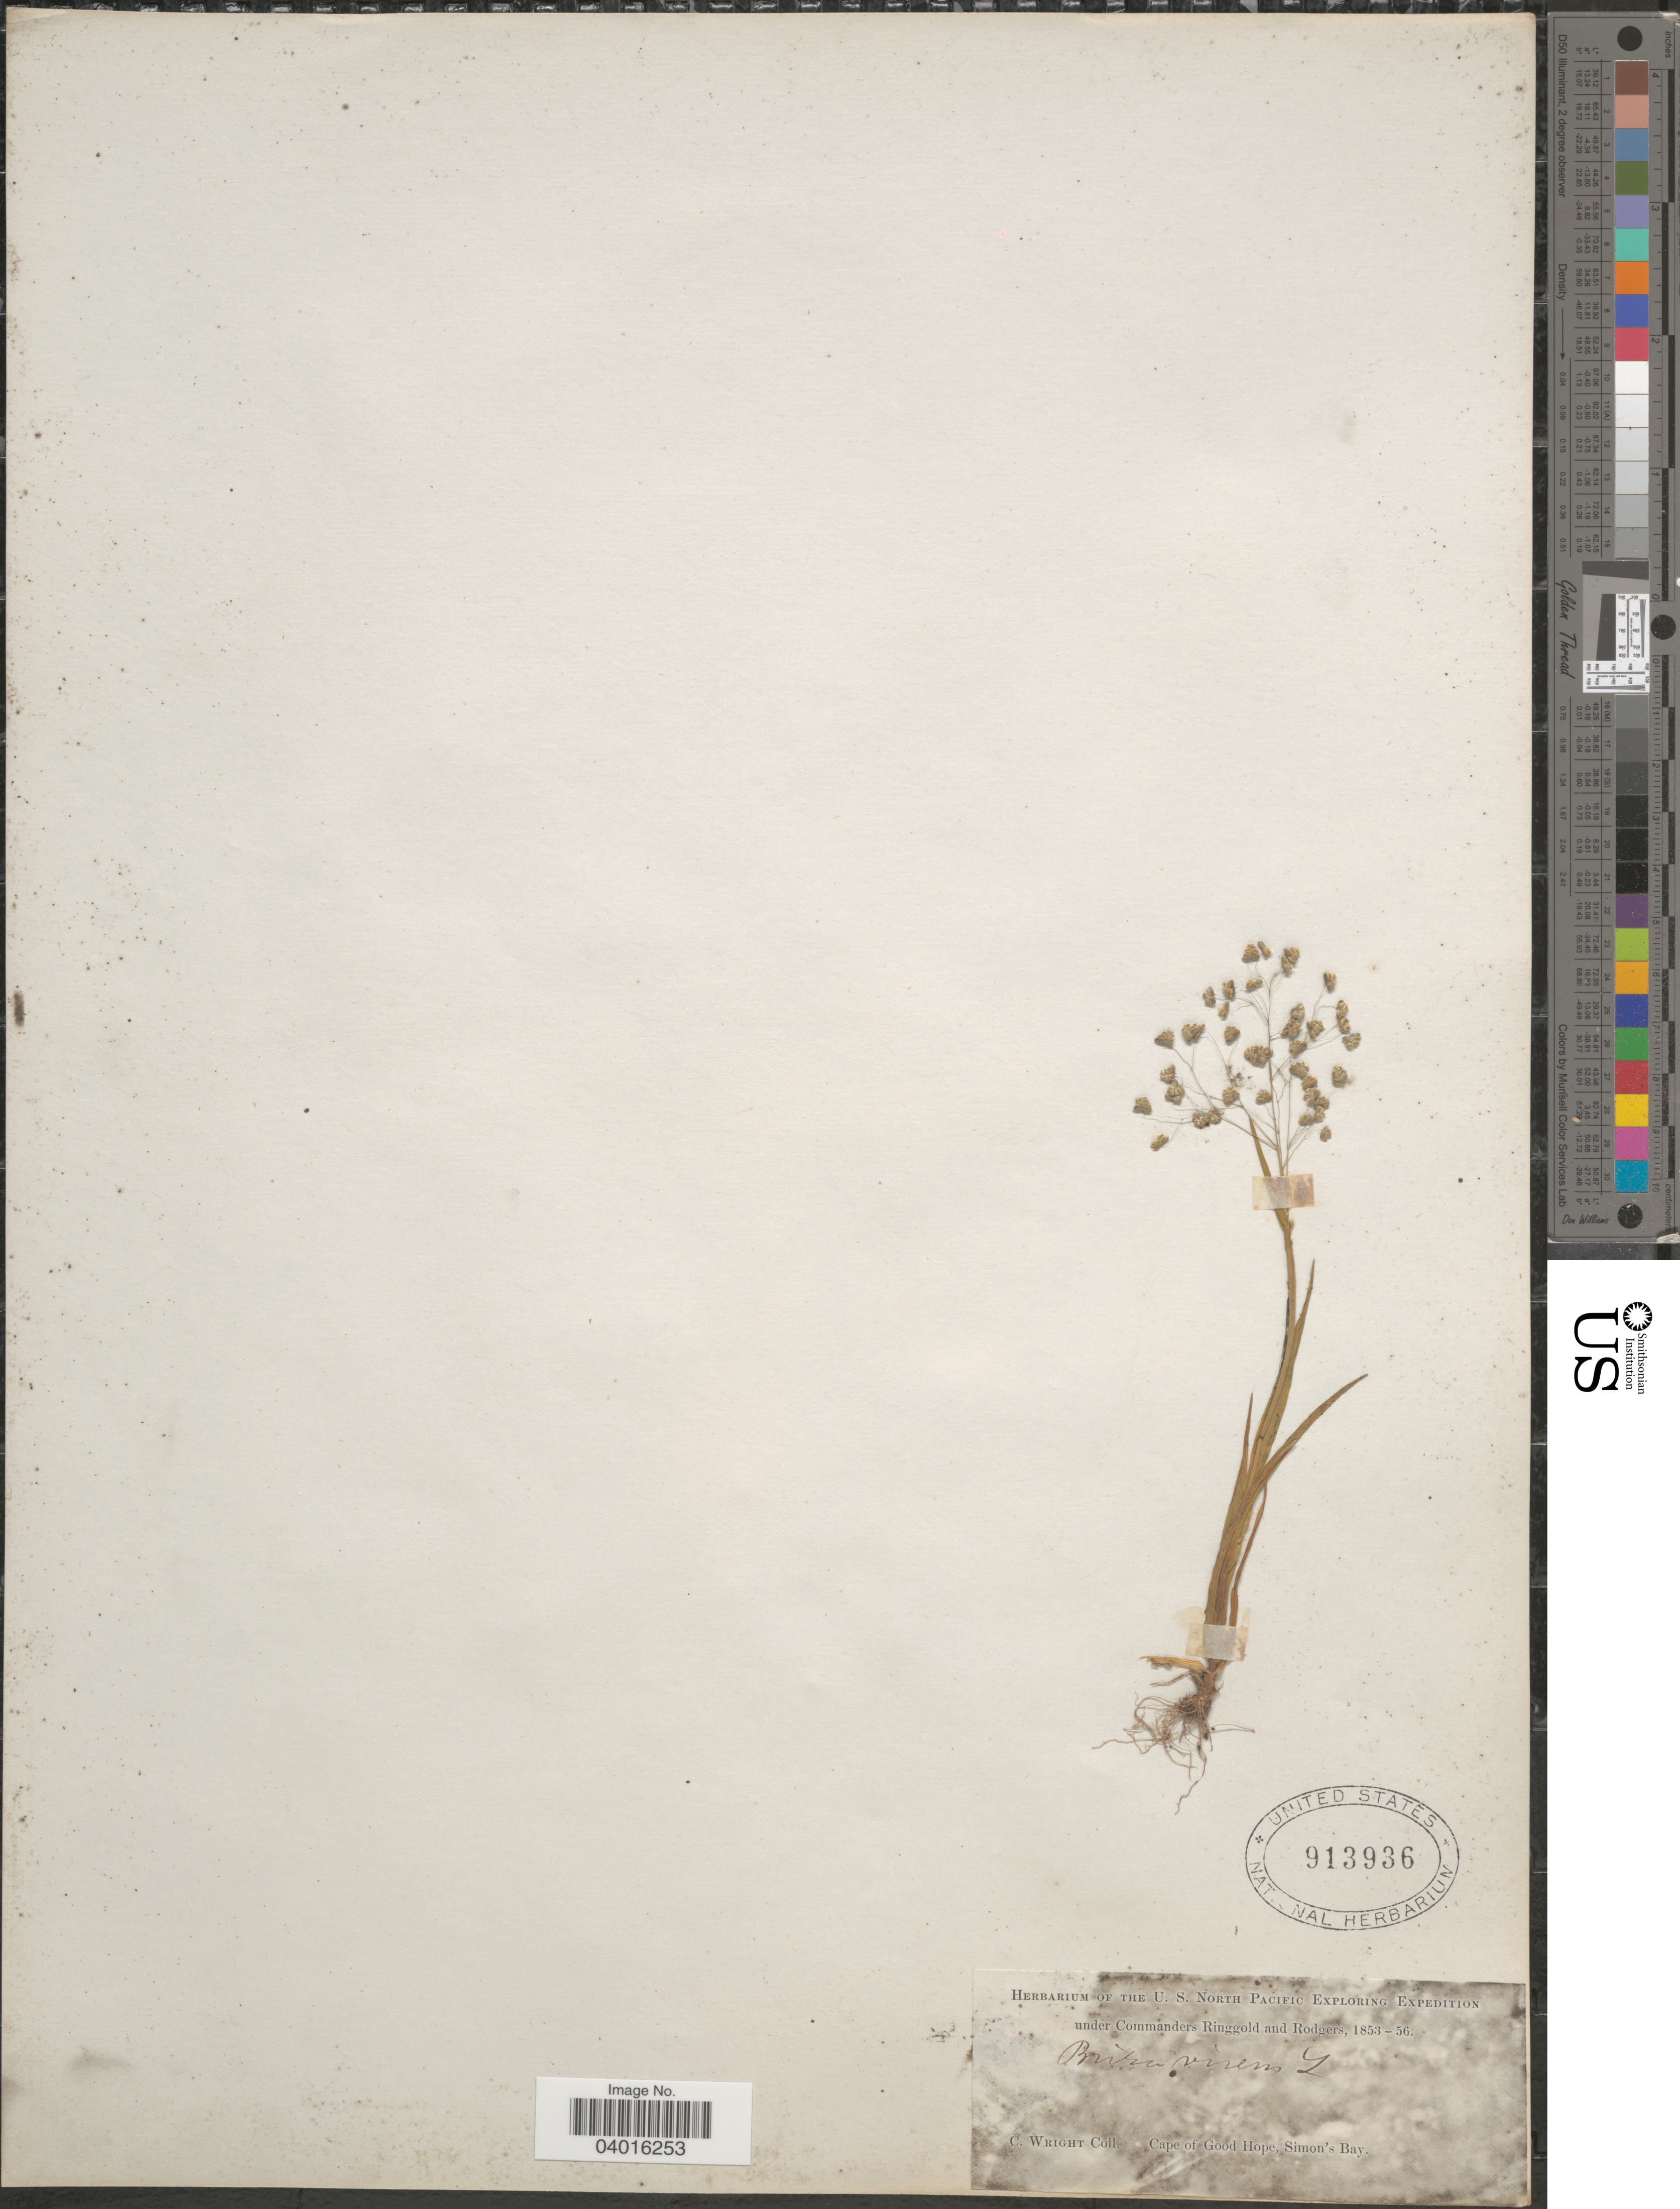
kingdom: Plantae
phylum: Tracheophyta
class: Liliopsida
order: Poales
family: Poaceae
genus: Briza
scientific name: Briza minor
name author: L.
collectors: C. Wright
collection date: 1853/1856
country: South Africa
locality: Cape of Good Hope, Simon's Bay.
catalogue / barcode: US 913936